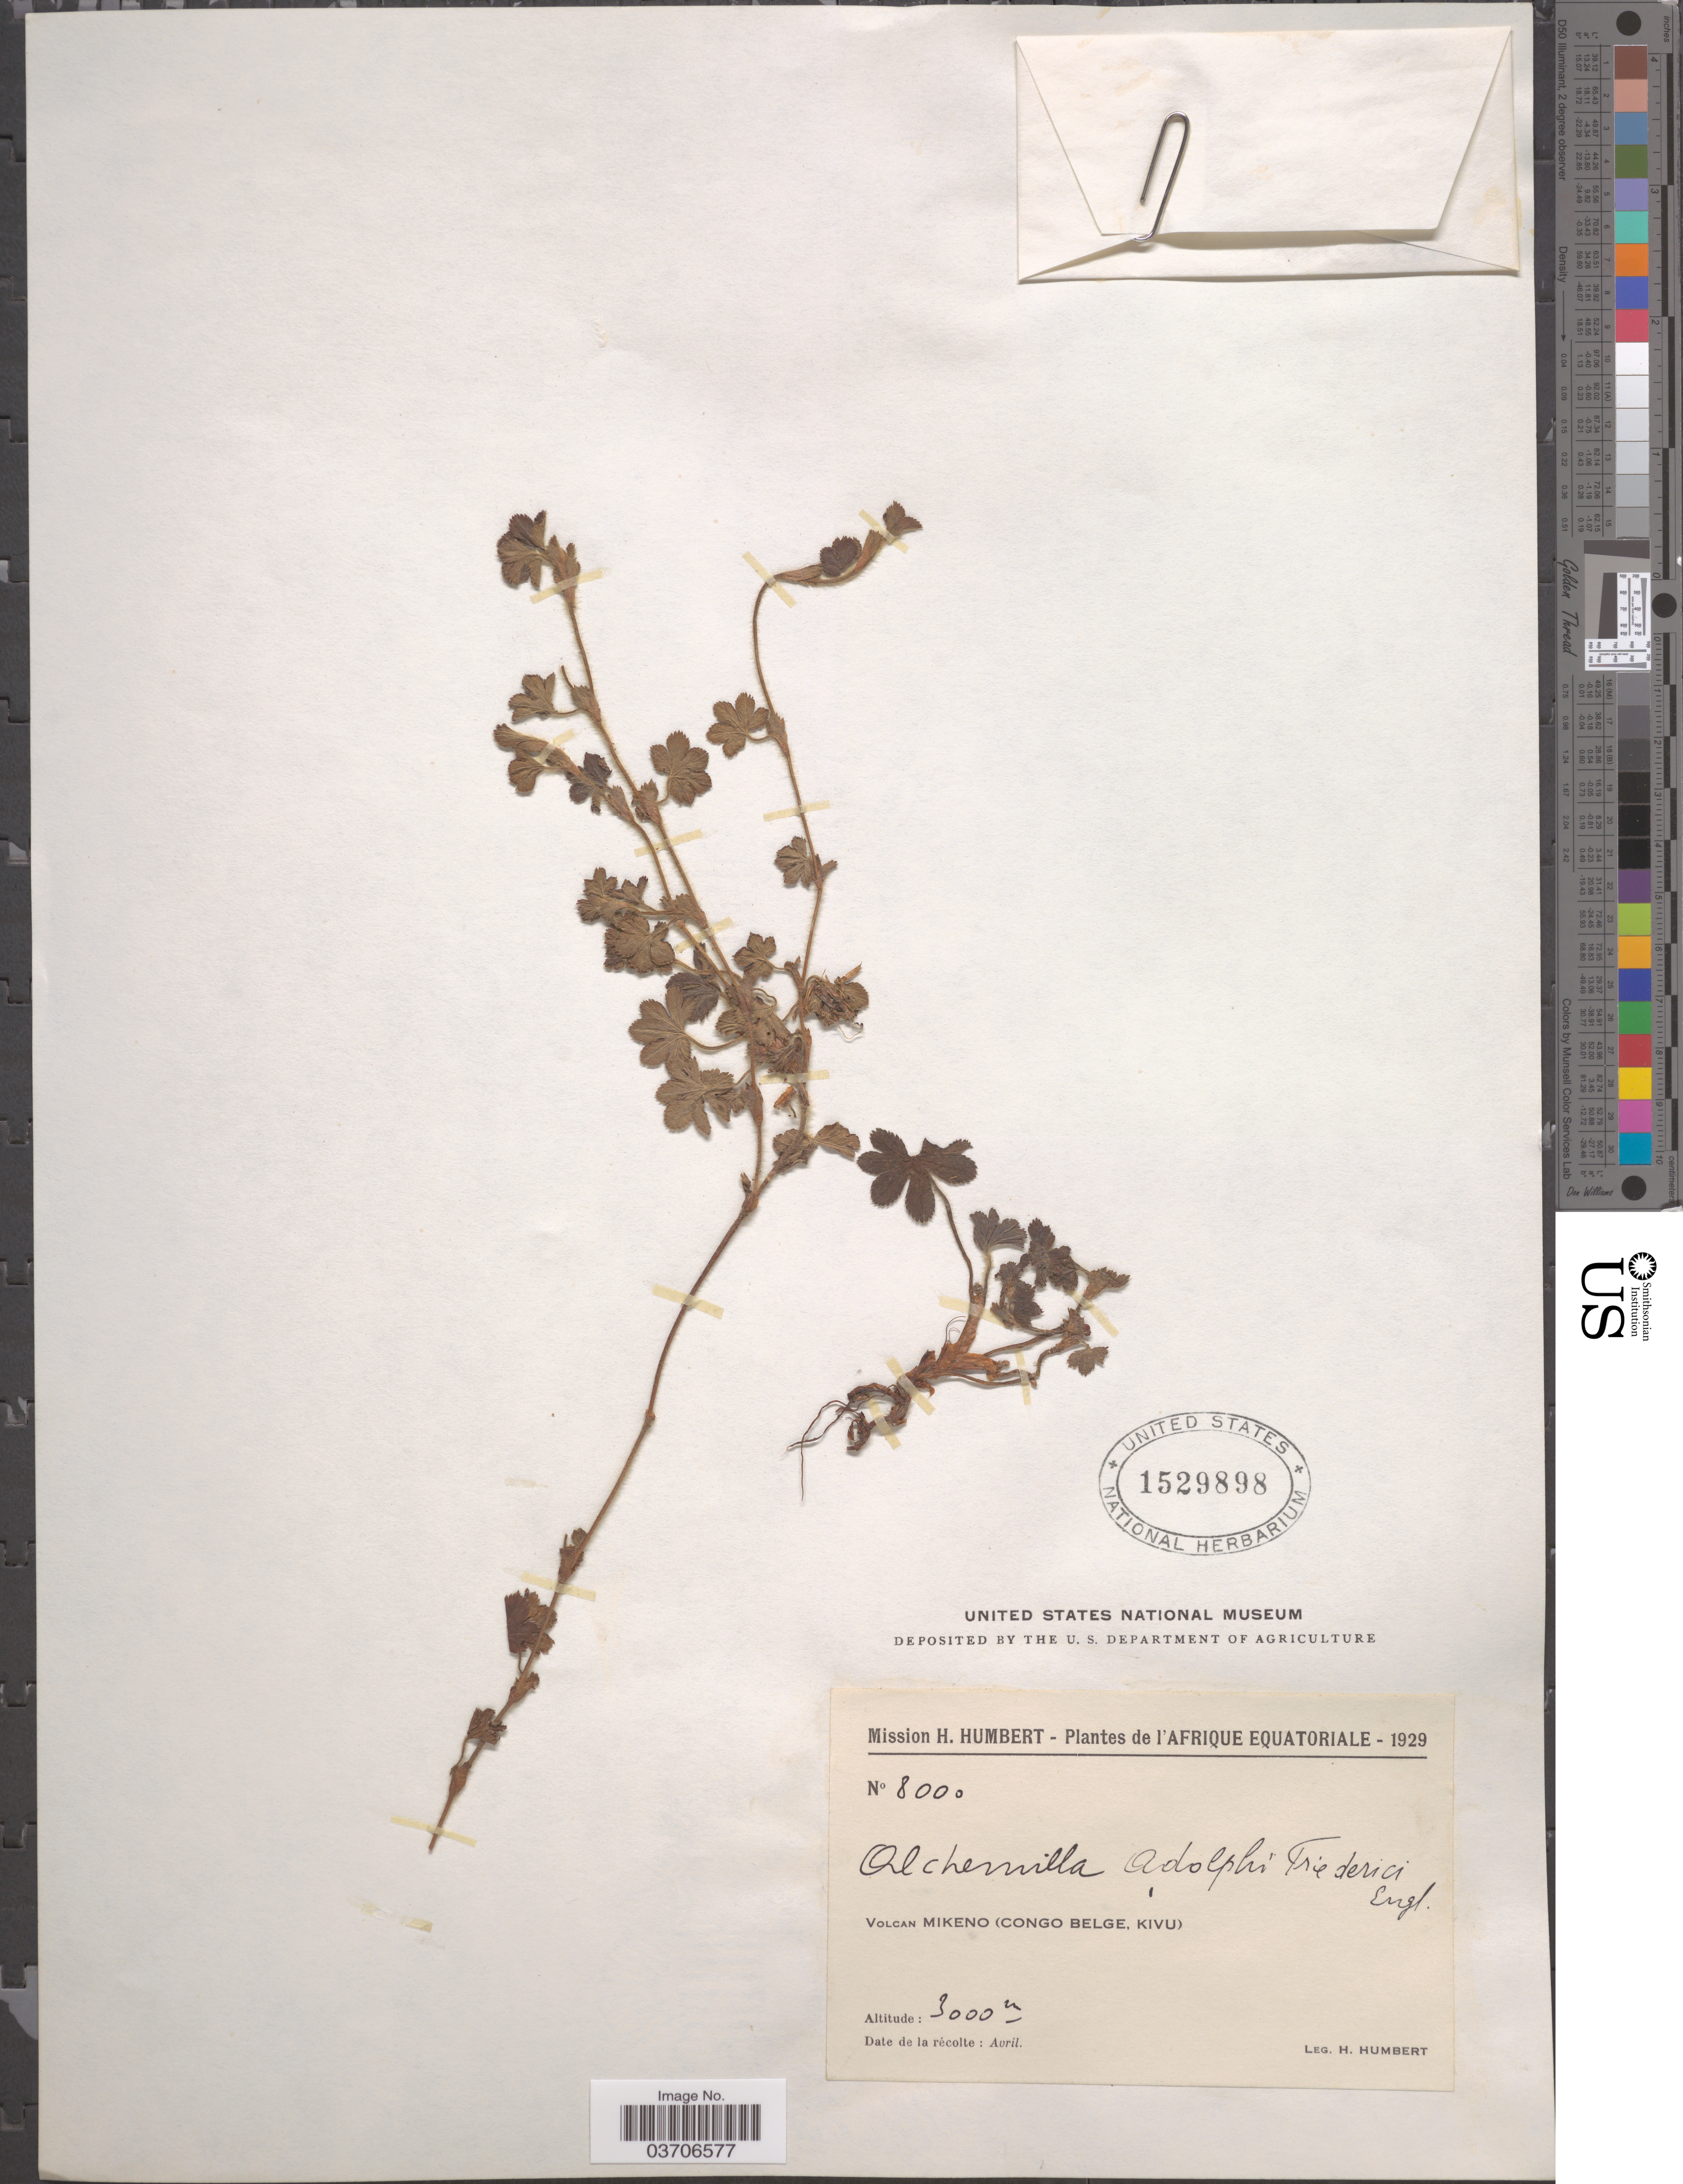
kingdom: Plantae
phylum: Tracheophyta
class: Magnoliopsida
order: Rosales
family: Rosaceae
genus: Alchemilla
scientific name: Alchemilla adolfi-friederici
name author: Engl.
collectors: H. Humbert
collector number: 8000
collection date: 1929-04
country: Congo, Democratic Republic of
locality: L'Afrique Equatoriale. Volcan Mikeno (Congo Belge, Kivu).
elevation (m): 3000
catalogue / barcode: US 1529898